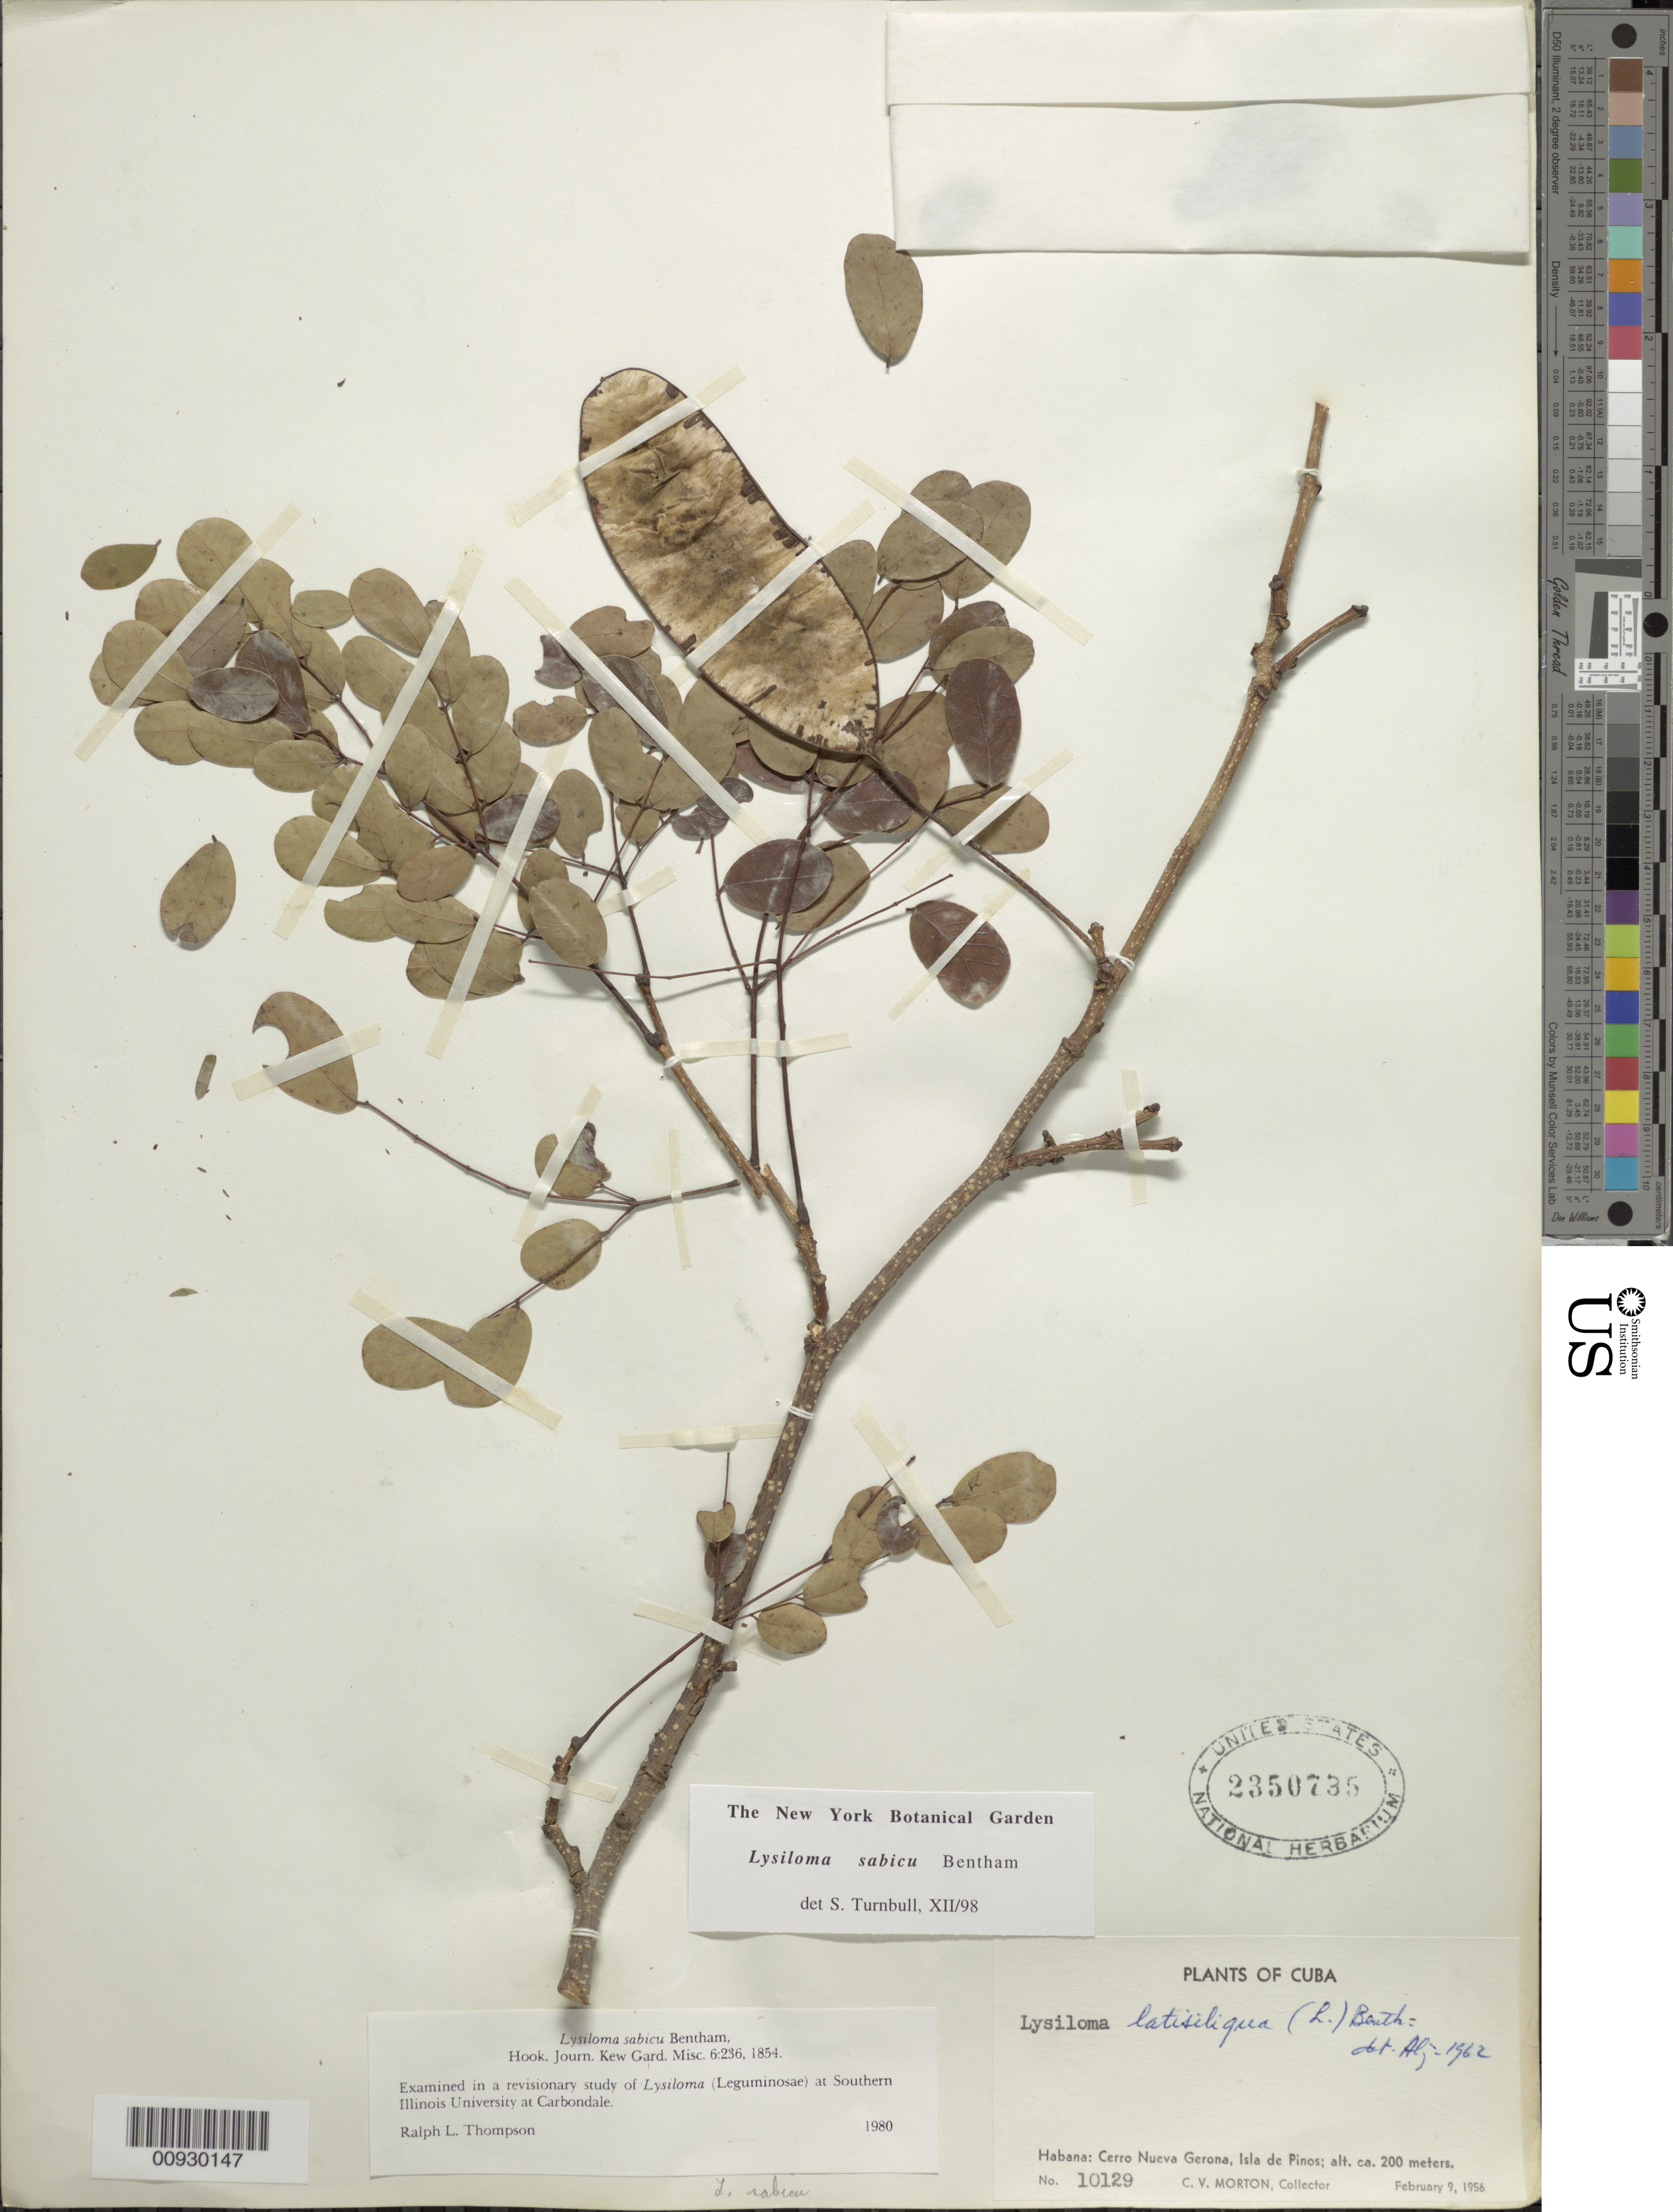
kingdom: Plantae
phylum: Tracheophyta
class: Magnoliopsida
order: Fabales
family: Fabaceae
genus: Lysiloma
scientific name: Lysiloma sabicu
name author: Benth.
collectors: C. V. Morton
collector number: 10129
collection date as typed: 09 Feb 1956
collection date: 1956-02-09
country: Cuba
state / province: La Habana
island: Cuba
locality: Cerro Neuva Gerona, Isla de Pinos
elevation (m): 200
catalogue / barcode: US 2350736